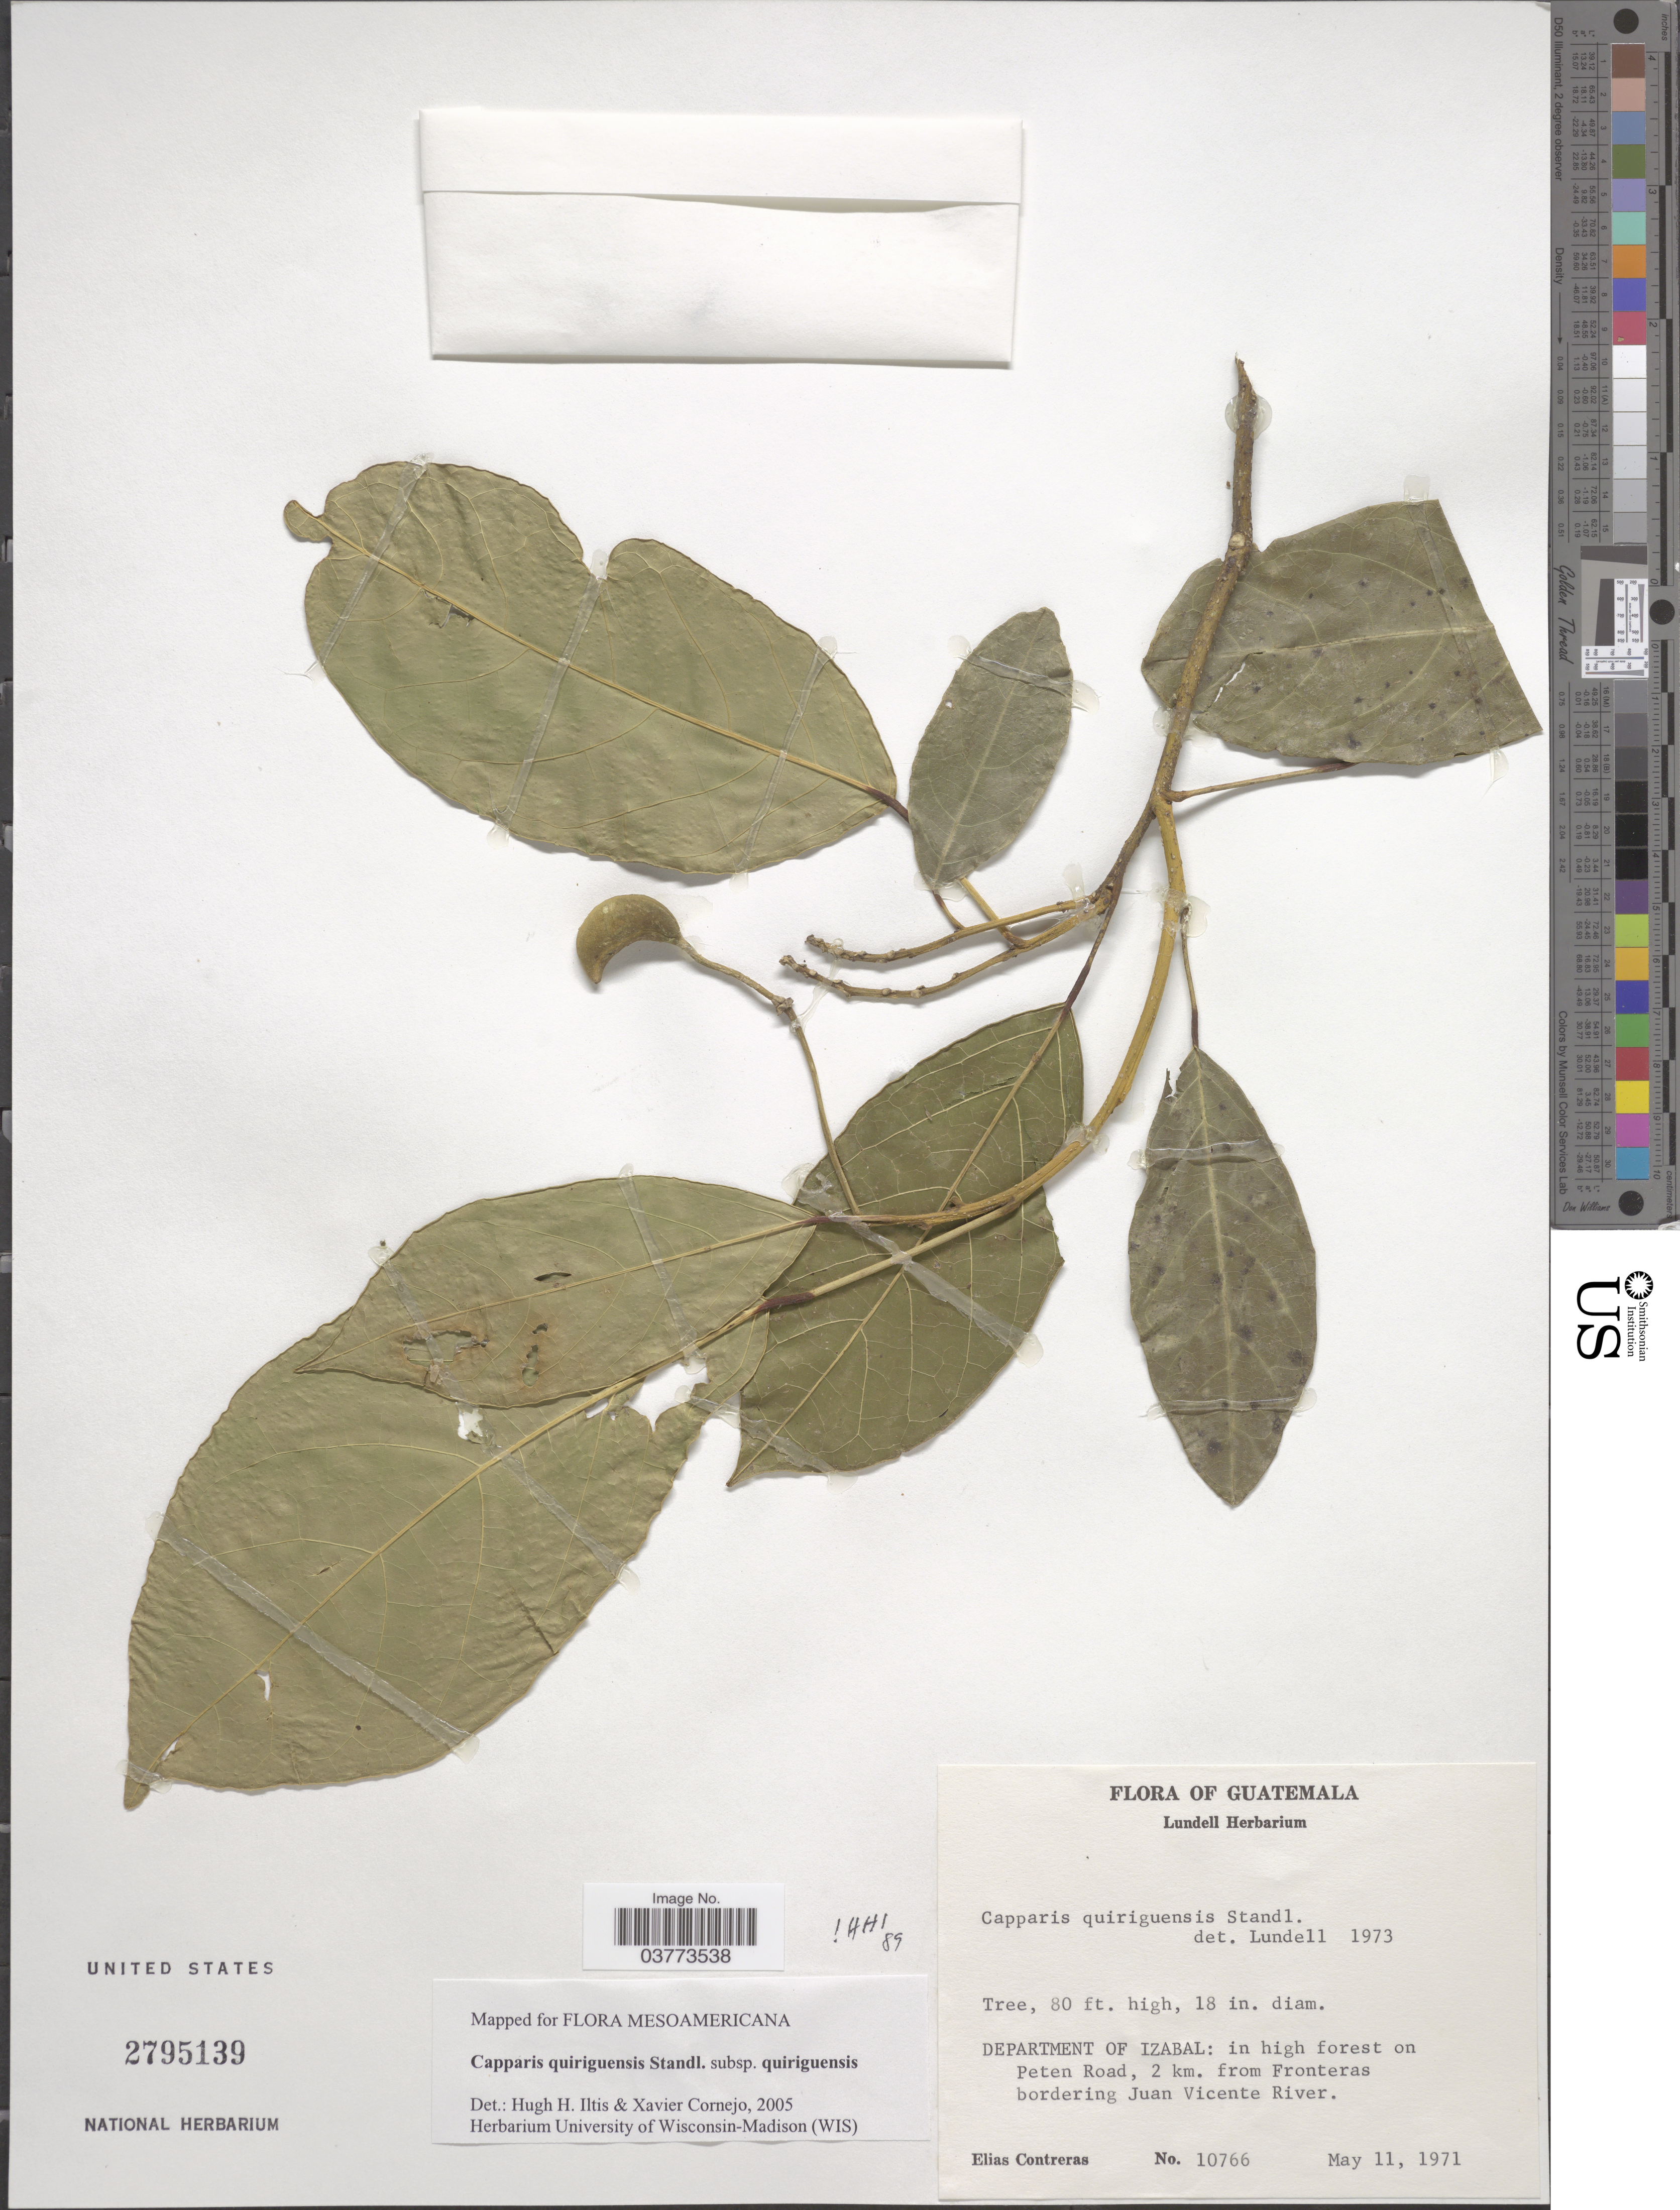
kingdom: Plantae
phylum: Tracheophyta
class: Magnoliopsida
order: Brassicales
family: Capparaceae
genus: Capparidastrum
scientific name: Capparidastrum quiriguense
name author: (Standl.) Iltis, H.H. & Cornejo, X.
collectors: E. Contreras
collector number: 10766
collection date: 1971-05-11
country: Guatemala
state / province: Izabal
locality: Department of Izabal: in high forest on Peten Road, 2 km. from Fronteras bordering Juan Vicente River.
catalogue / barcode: US 2795139